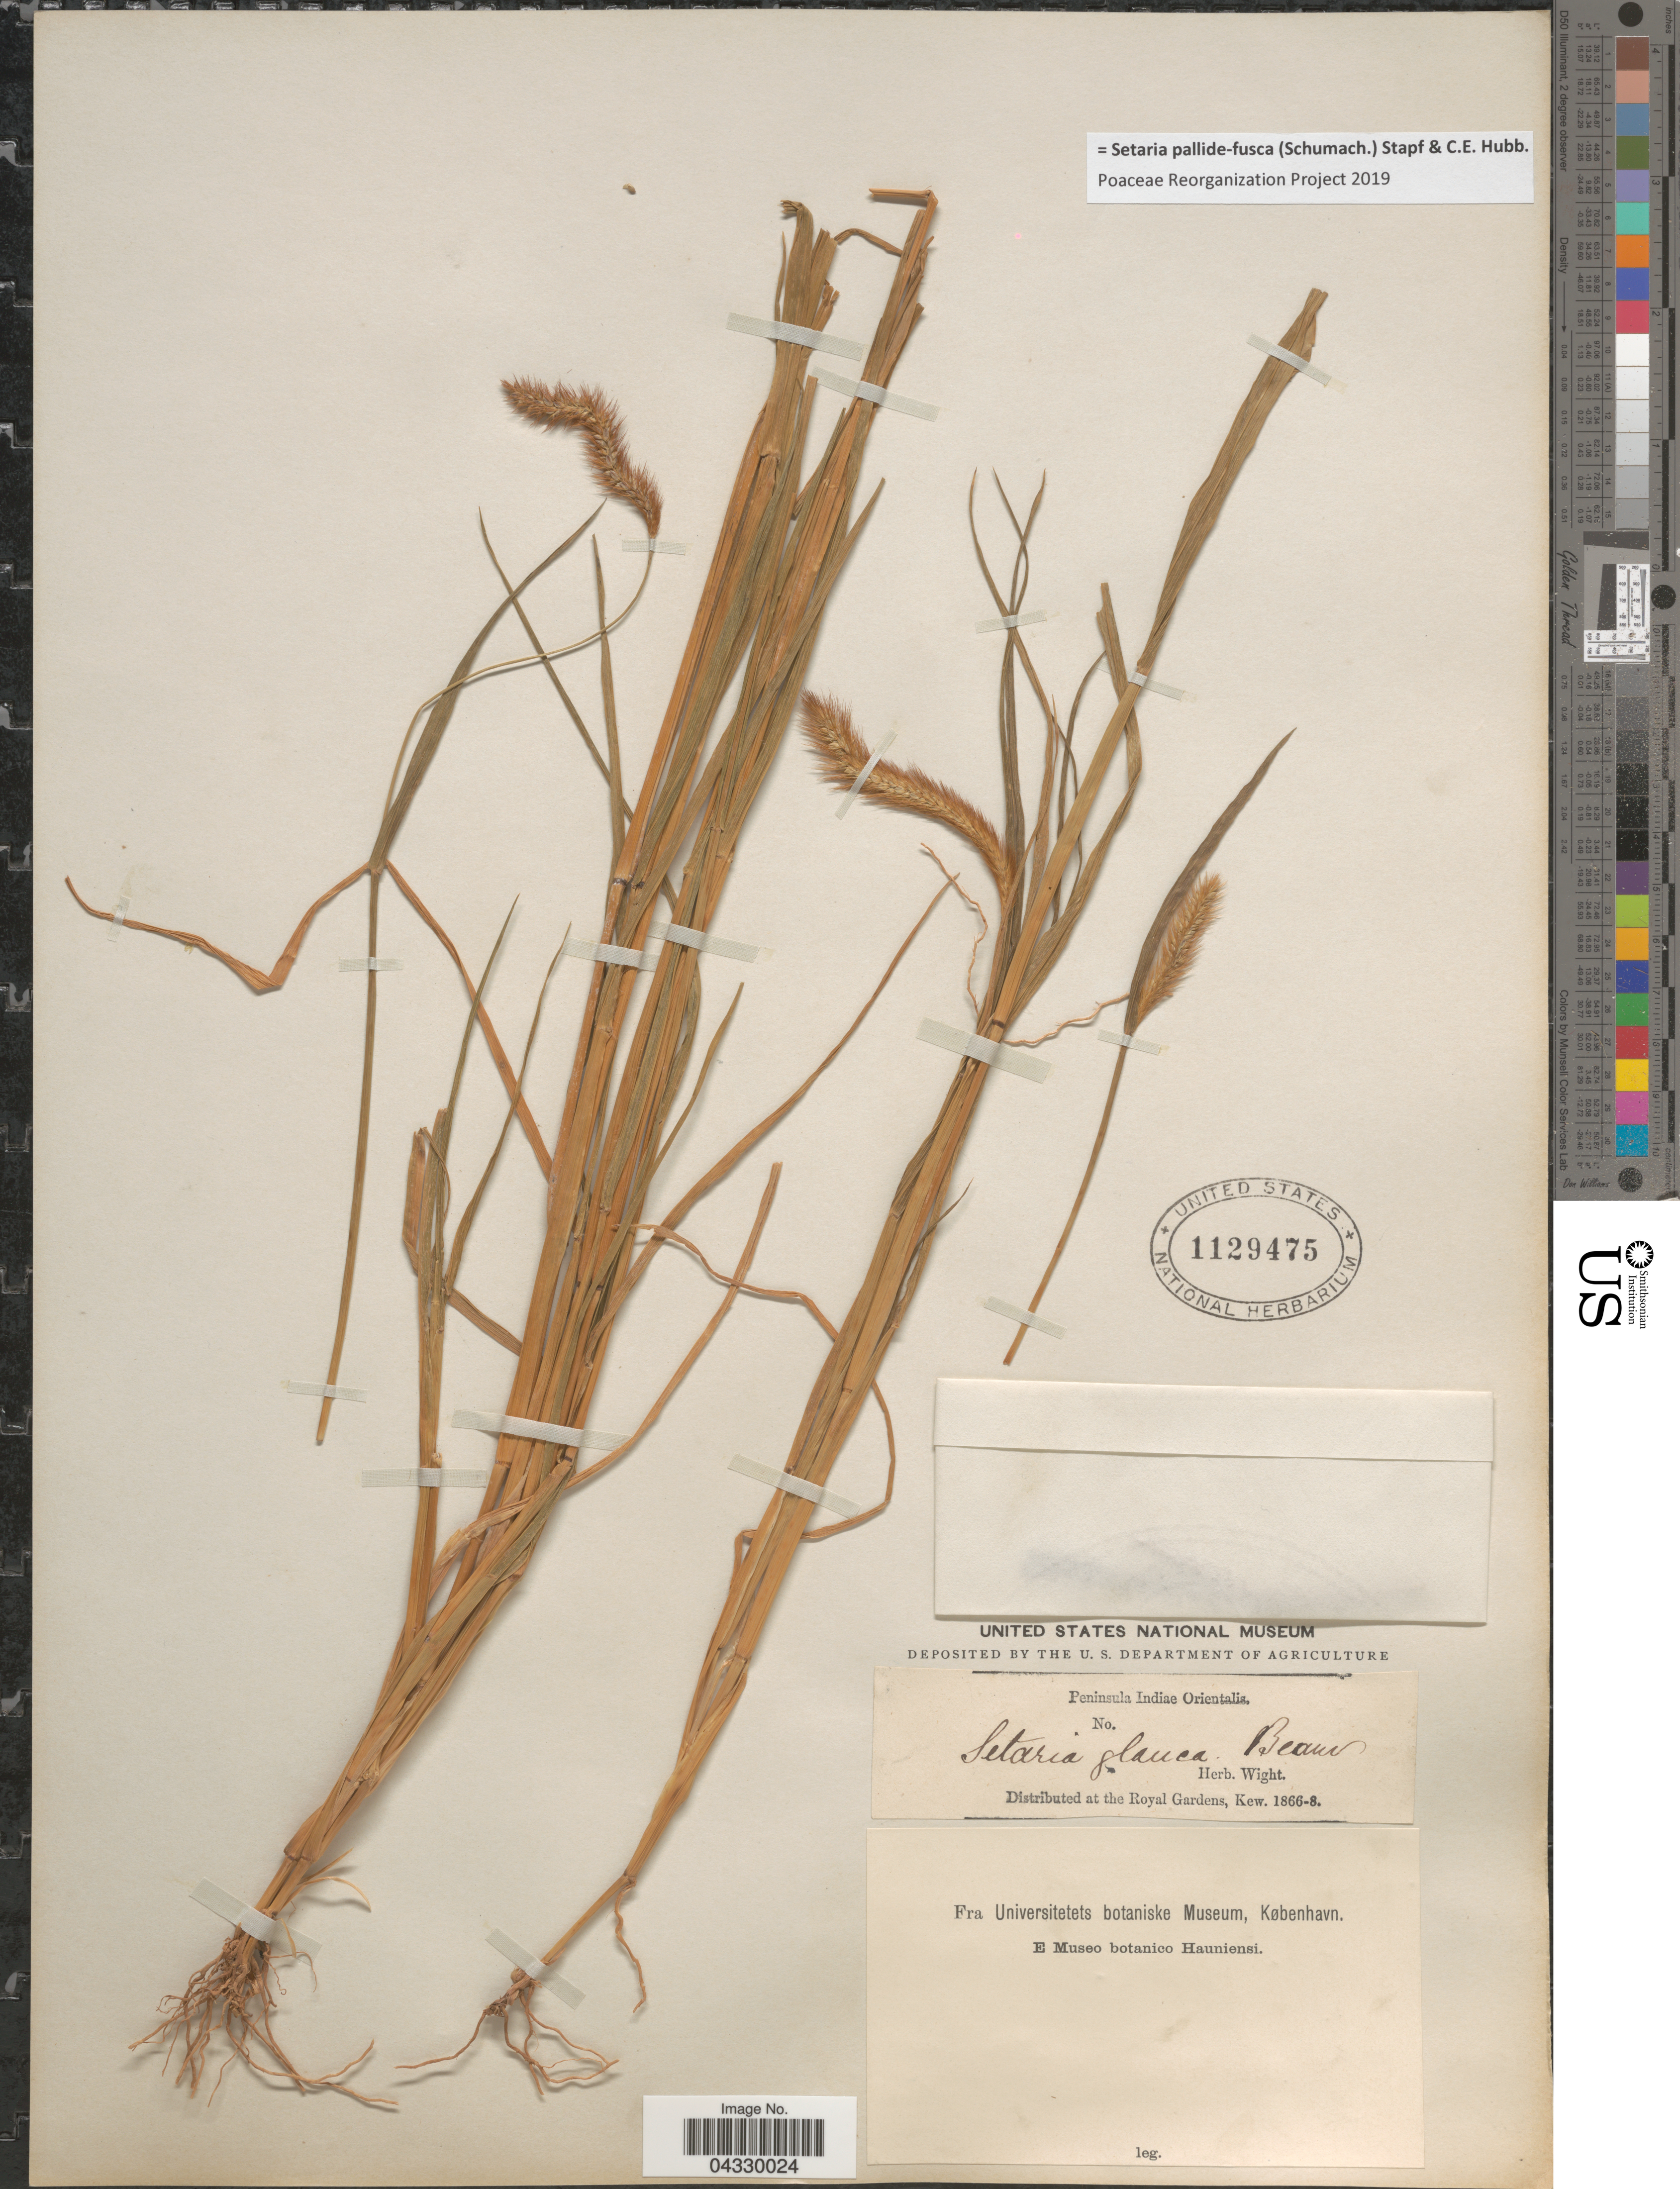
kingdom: Plantae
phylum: Tracheophyta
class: Liliopsida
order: Poales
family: Poaceae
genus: Setaria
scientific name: Setaria pallide-fusca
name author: (Schumach.) Stapf & C.E. Hubb.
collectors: ex Herb. Wight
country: India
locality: Peninsula Indiae Orientalis.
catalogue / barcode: US 1129475